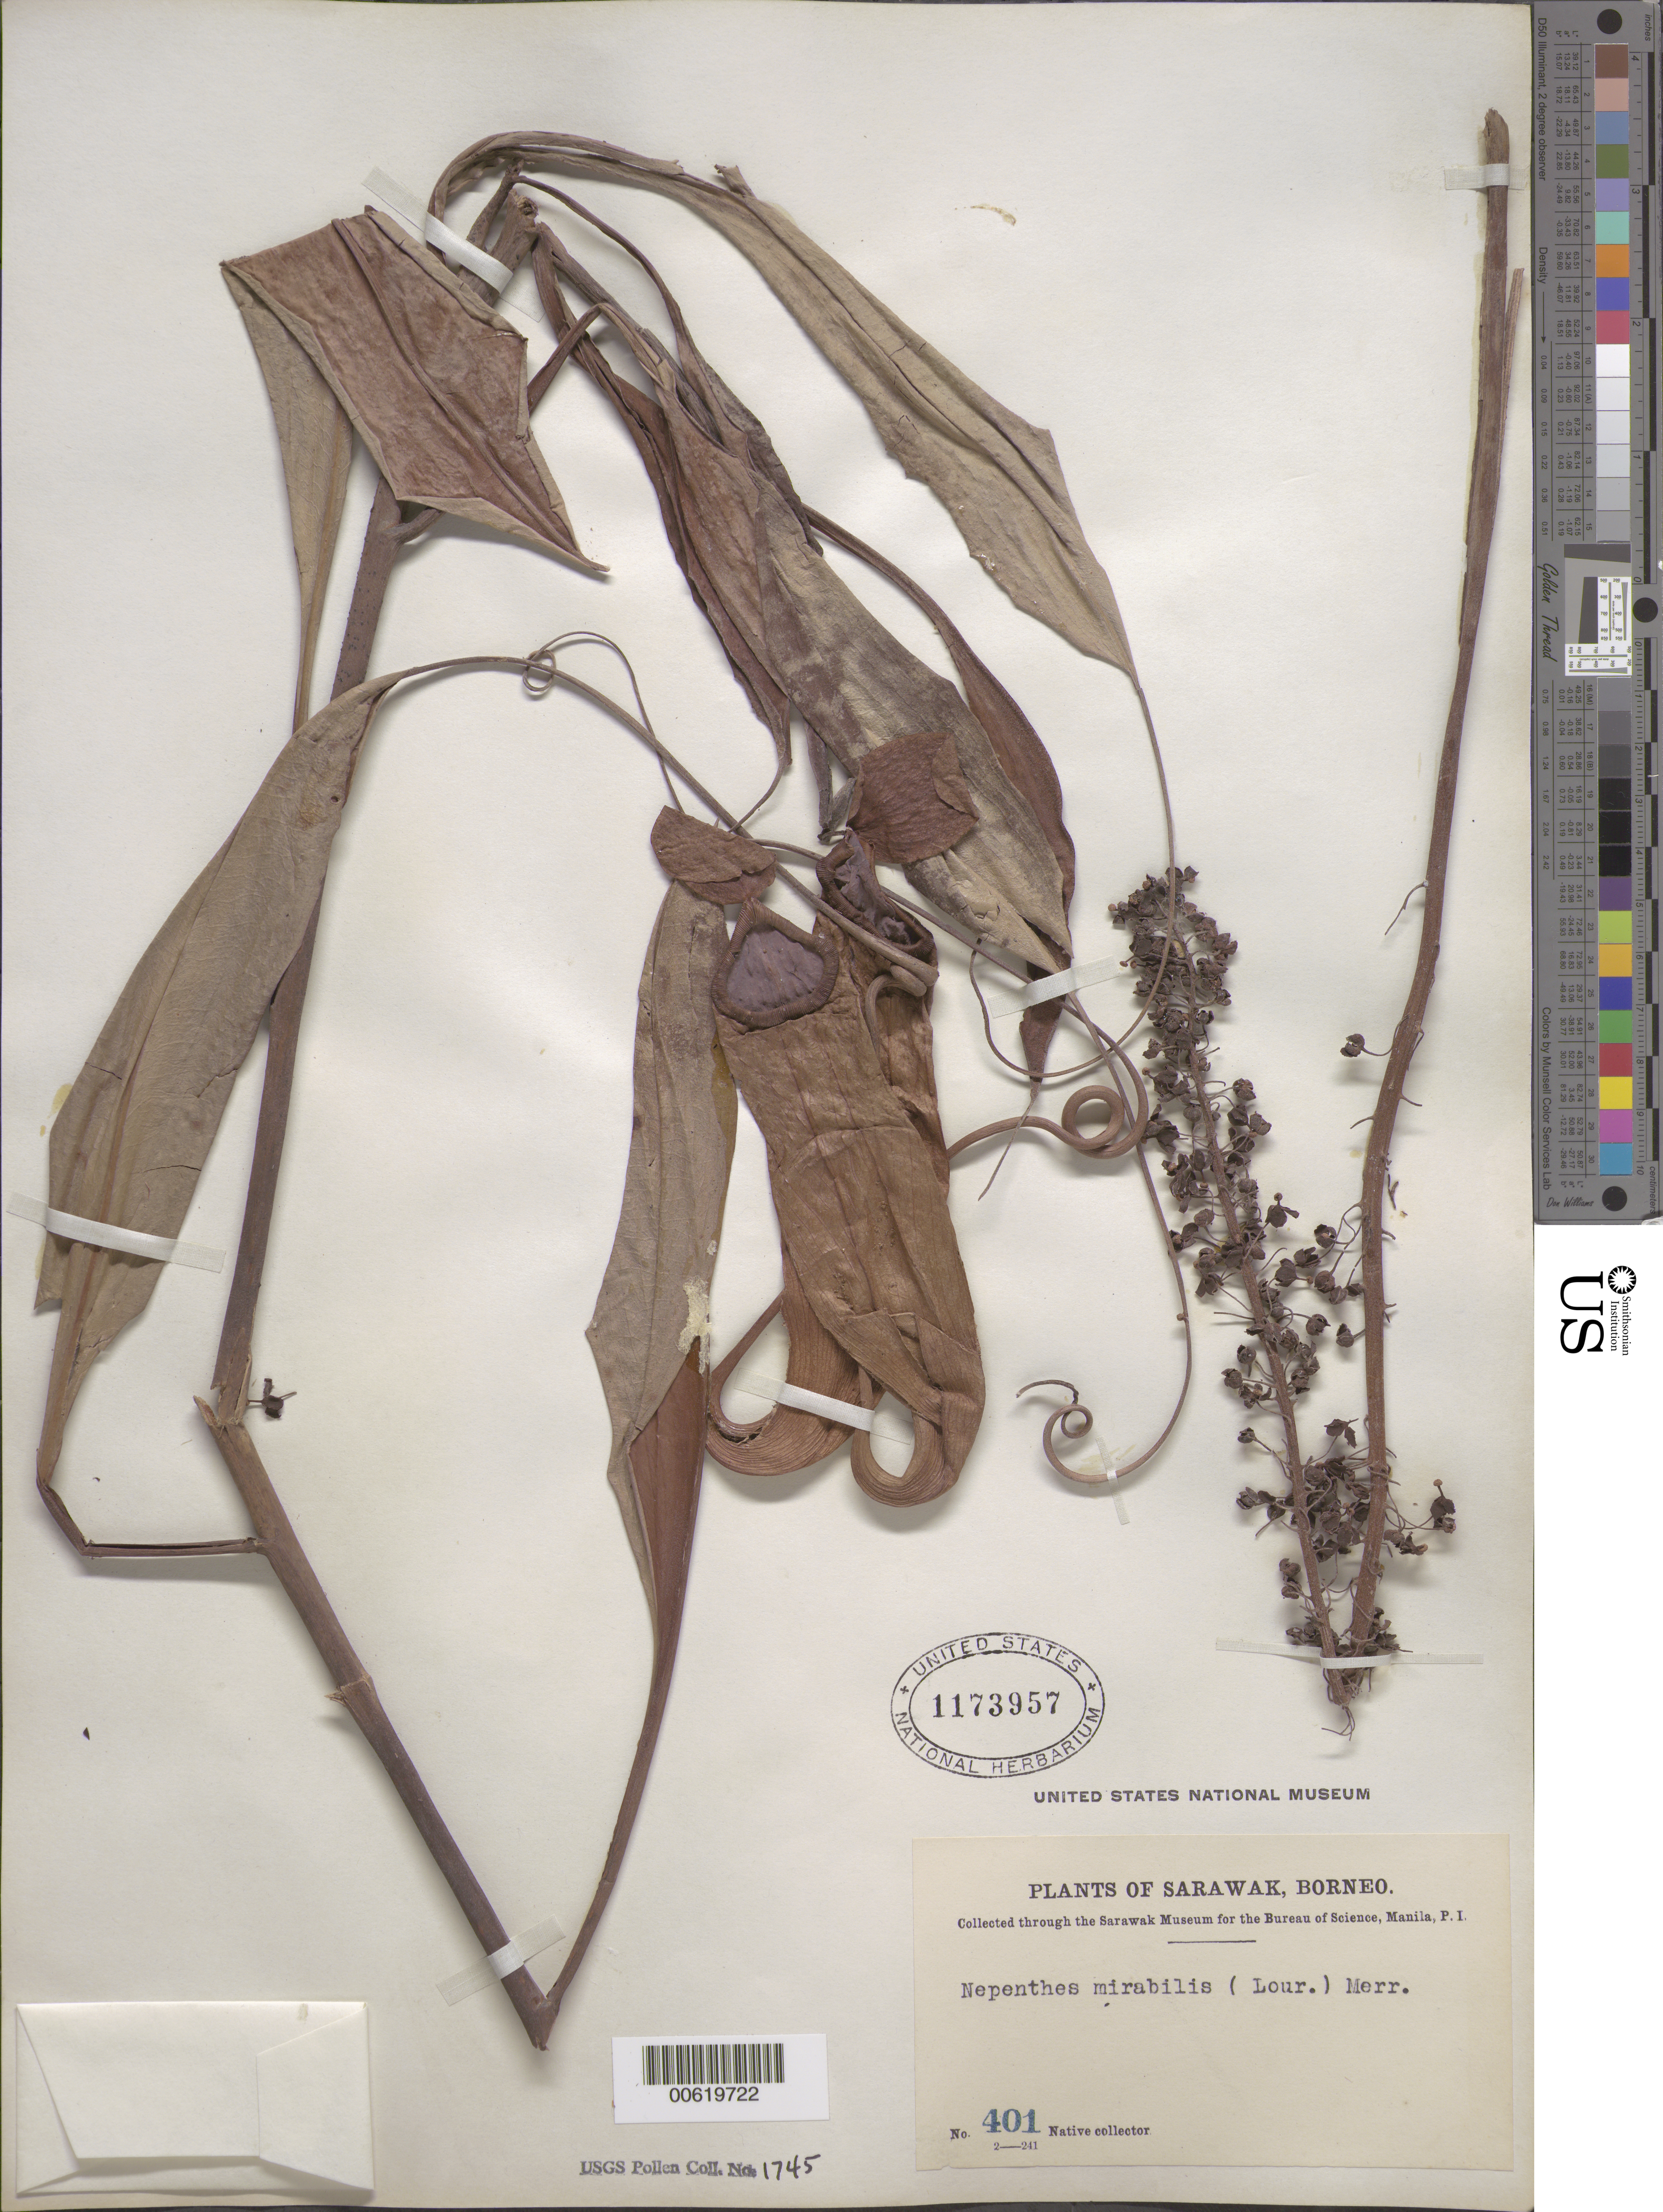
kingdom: Plantae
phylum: Tracheophyta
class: Magnoliopsida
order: Caryophyllales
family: Nepenthaceae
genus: Nepenthes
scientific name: Nepenthes mirabilis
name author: (Lour.) Druce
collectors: Native collector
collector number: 401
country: Malaysia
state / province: Sarawak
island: Borneo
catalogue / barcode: US 1173957